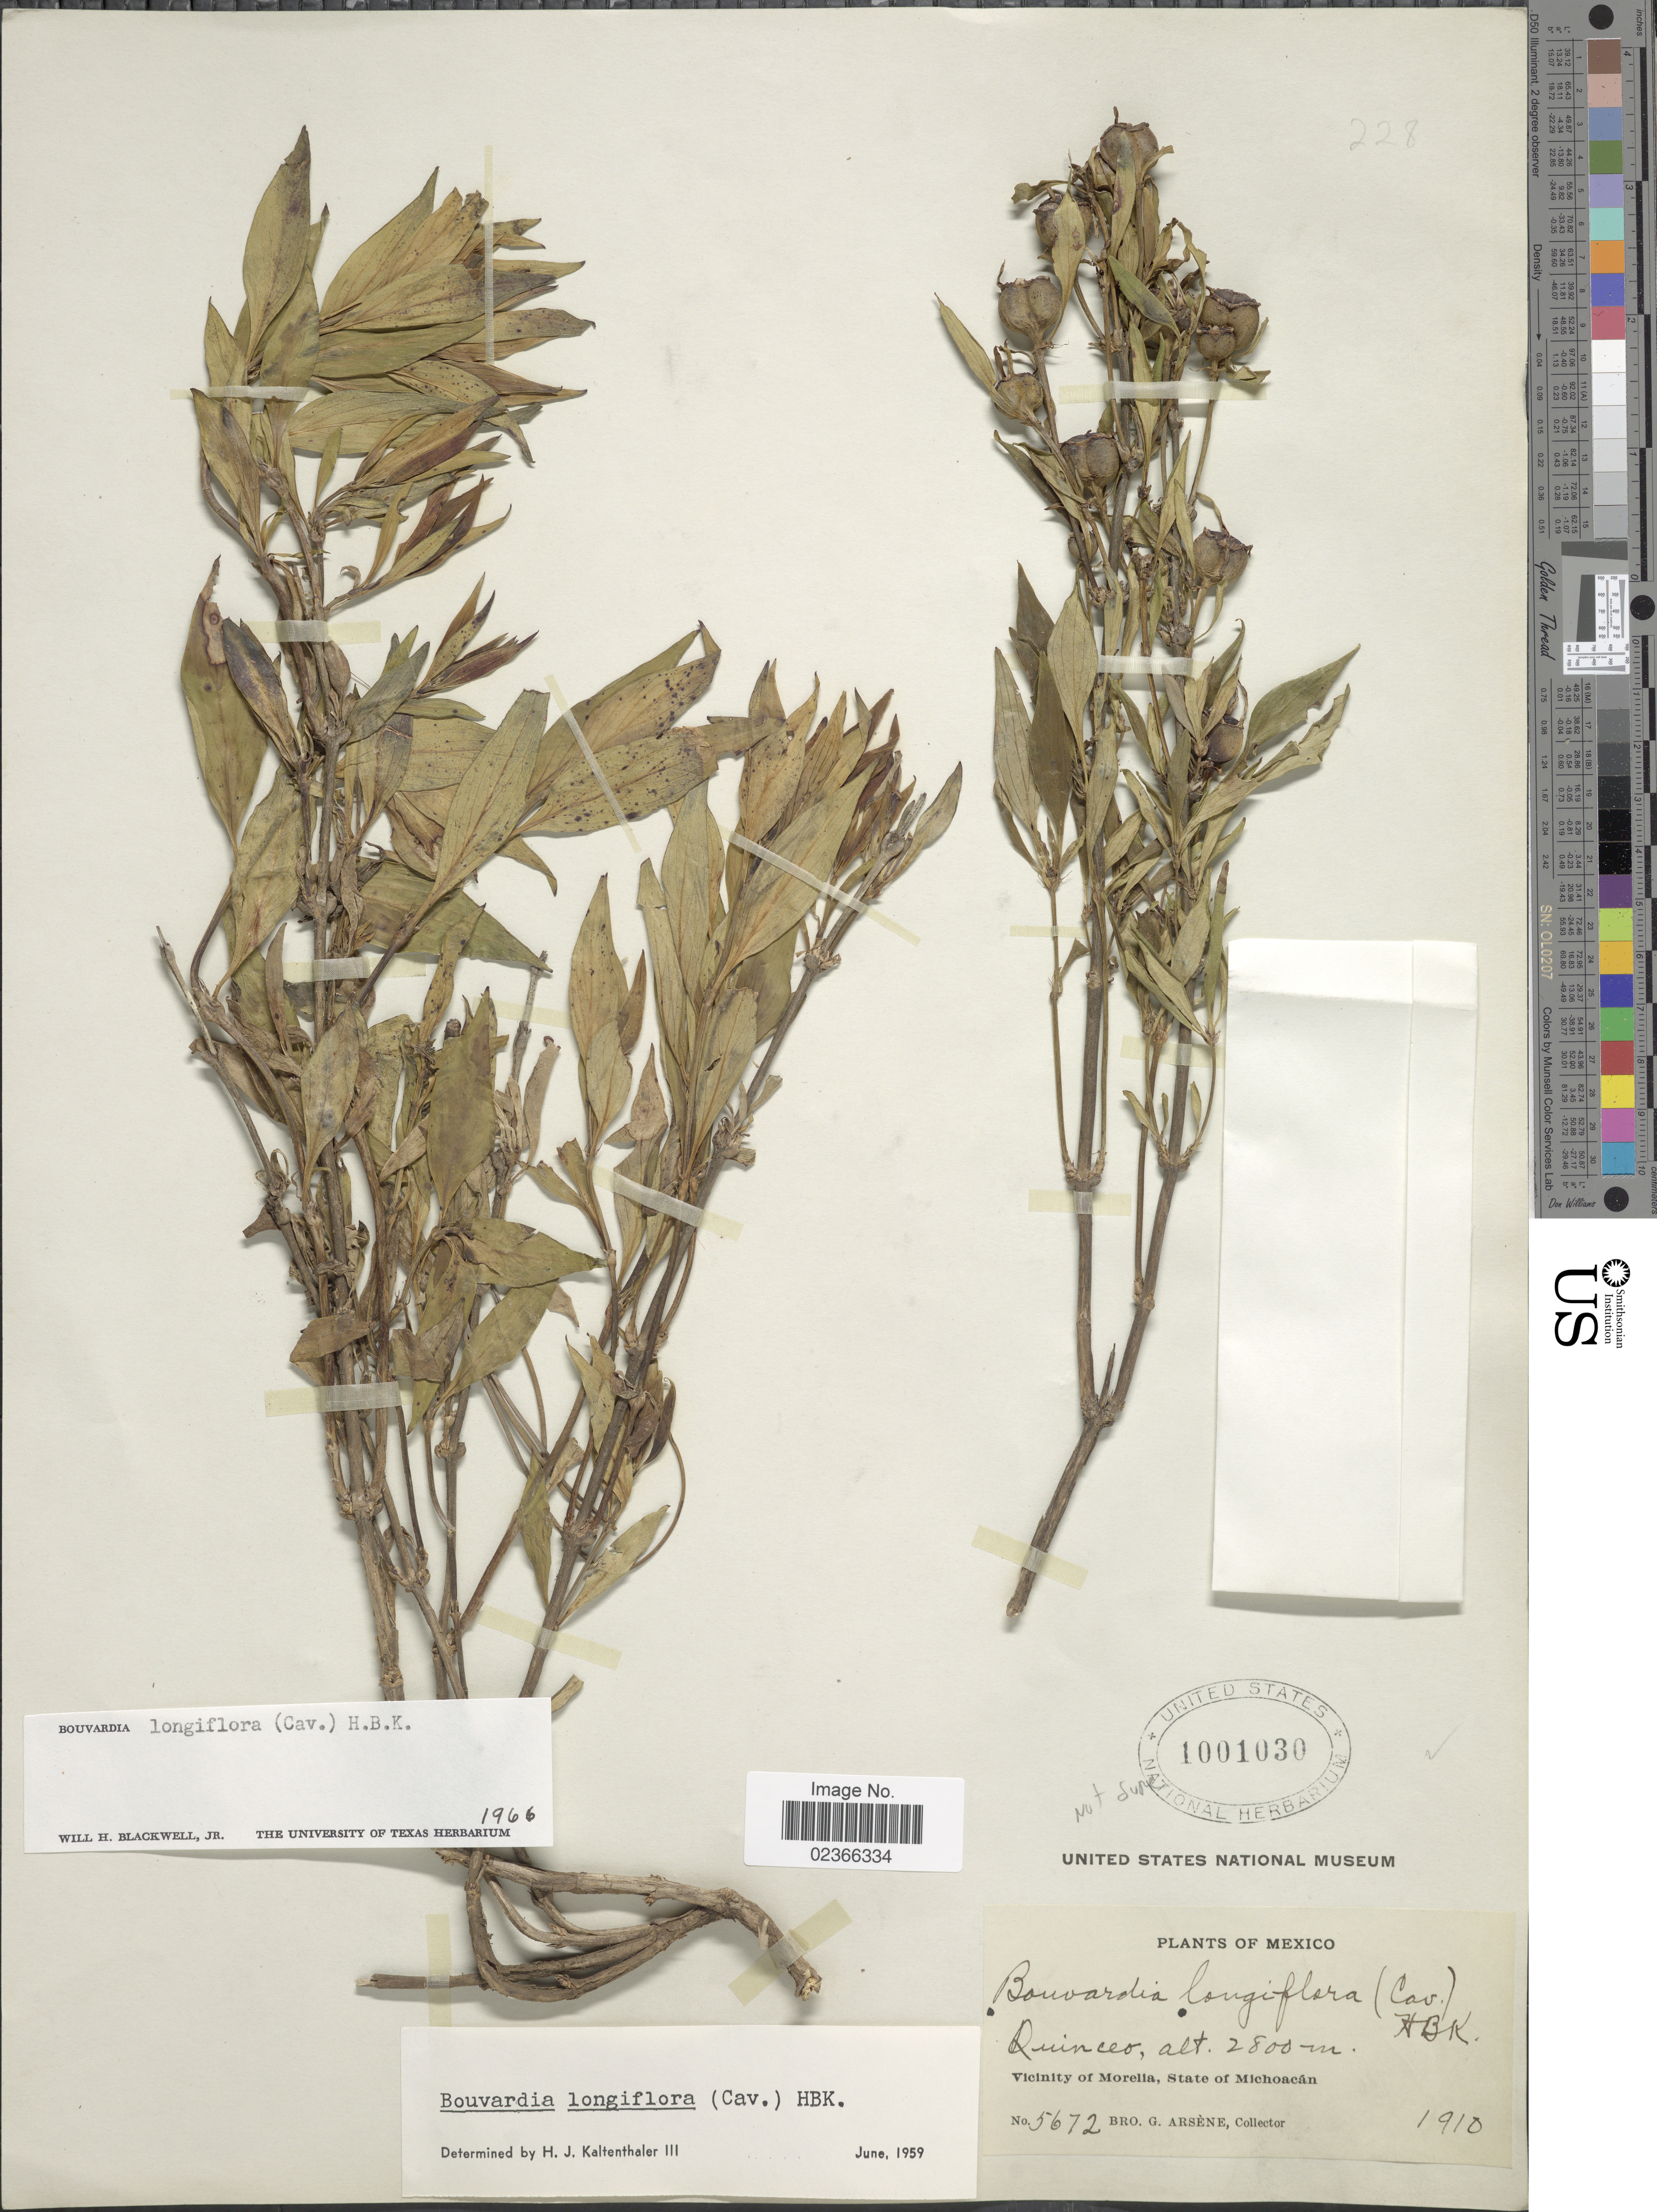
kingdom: Plantae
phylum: Tracheophyta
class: Magnoliopsida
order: Gentianales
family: Rubiaceae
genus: Bouvardia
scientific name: Bouvardia longiflora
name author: (Cav.) Kunth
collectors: Bro. G. Arsène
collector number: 5672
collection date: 1910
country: Mexico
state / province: Michoacán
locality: Quinceo, Vicinity of Morelia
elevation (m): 2800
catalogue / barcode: US 1001030